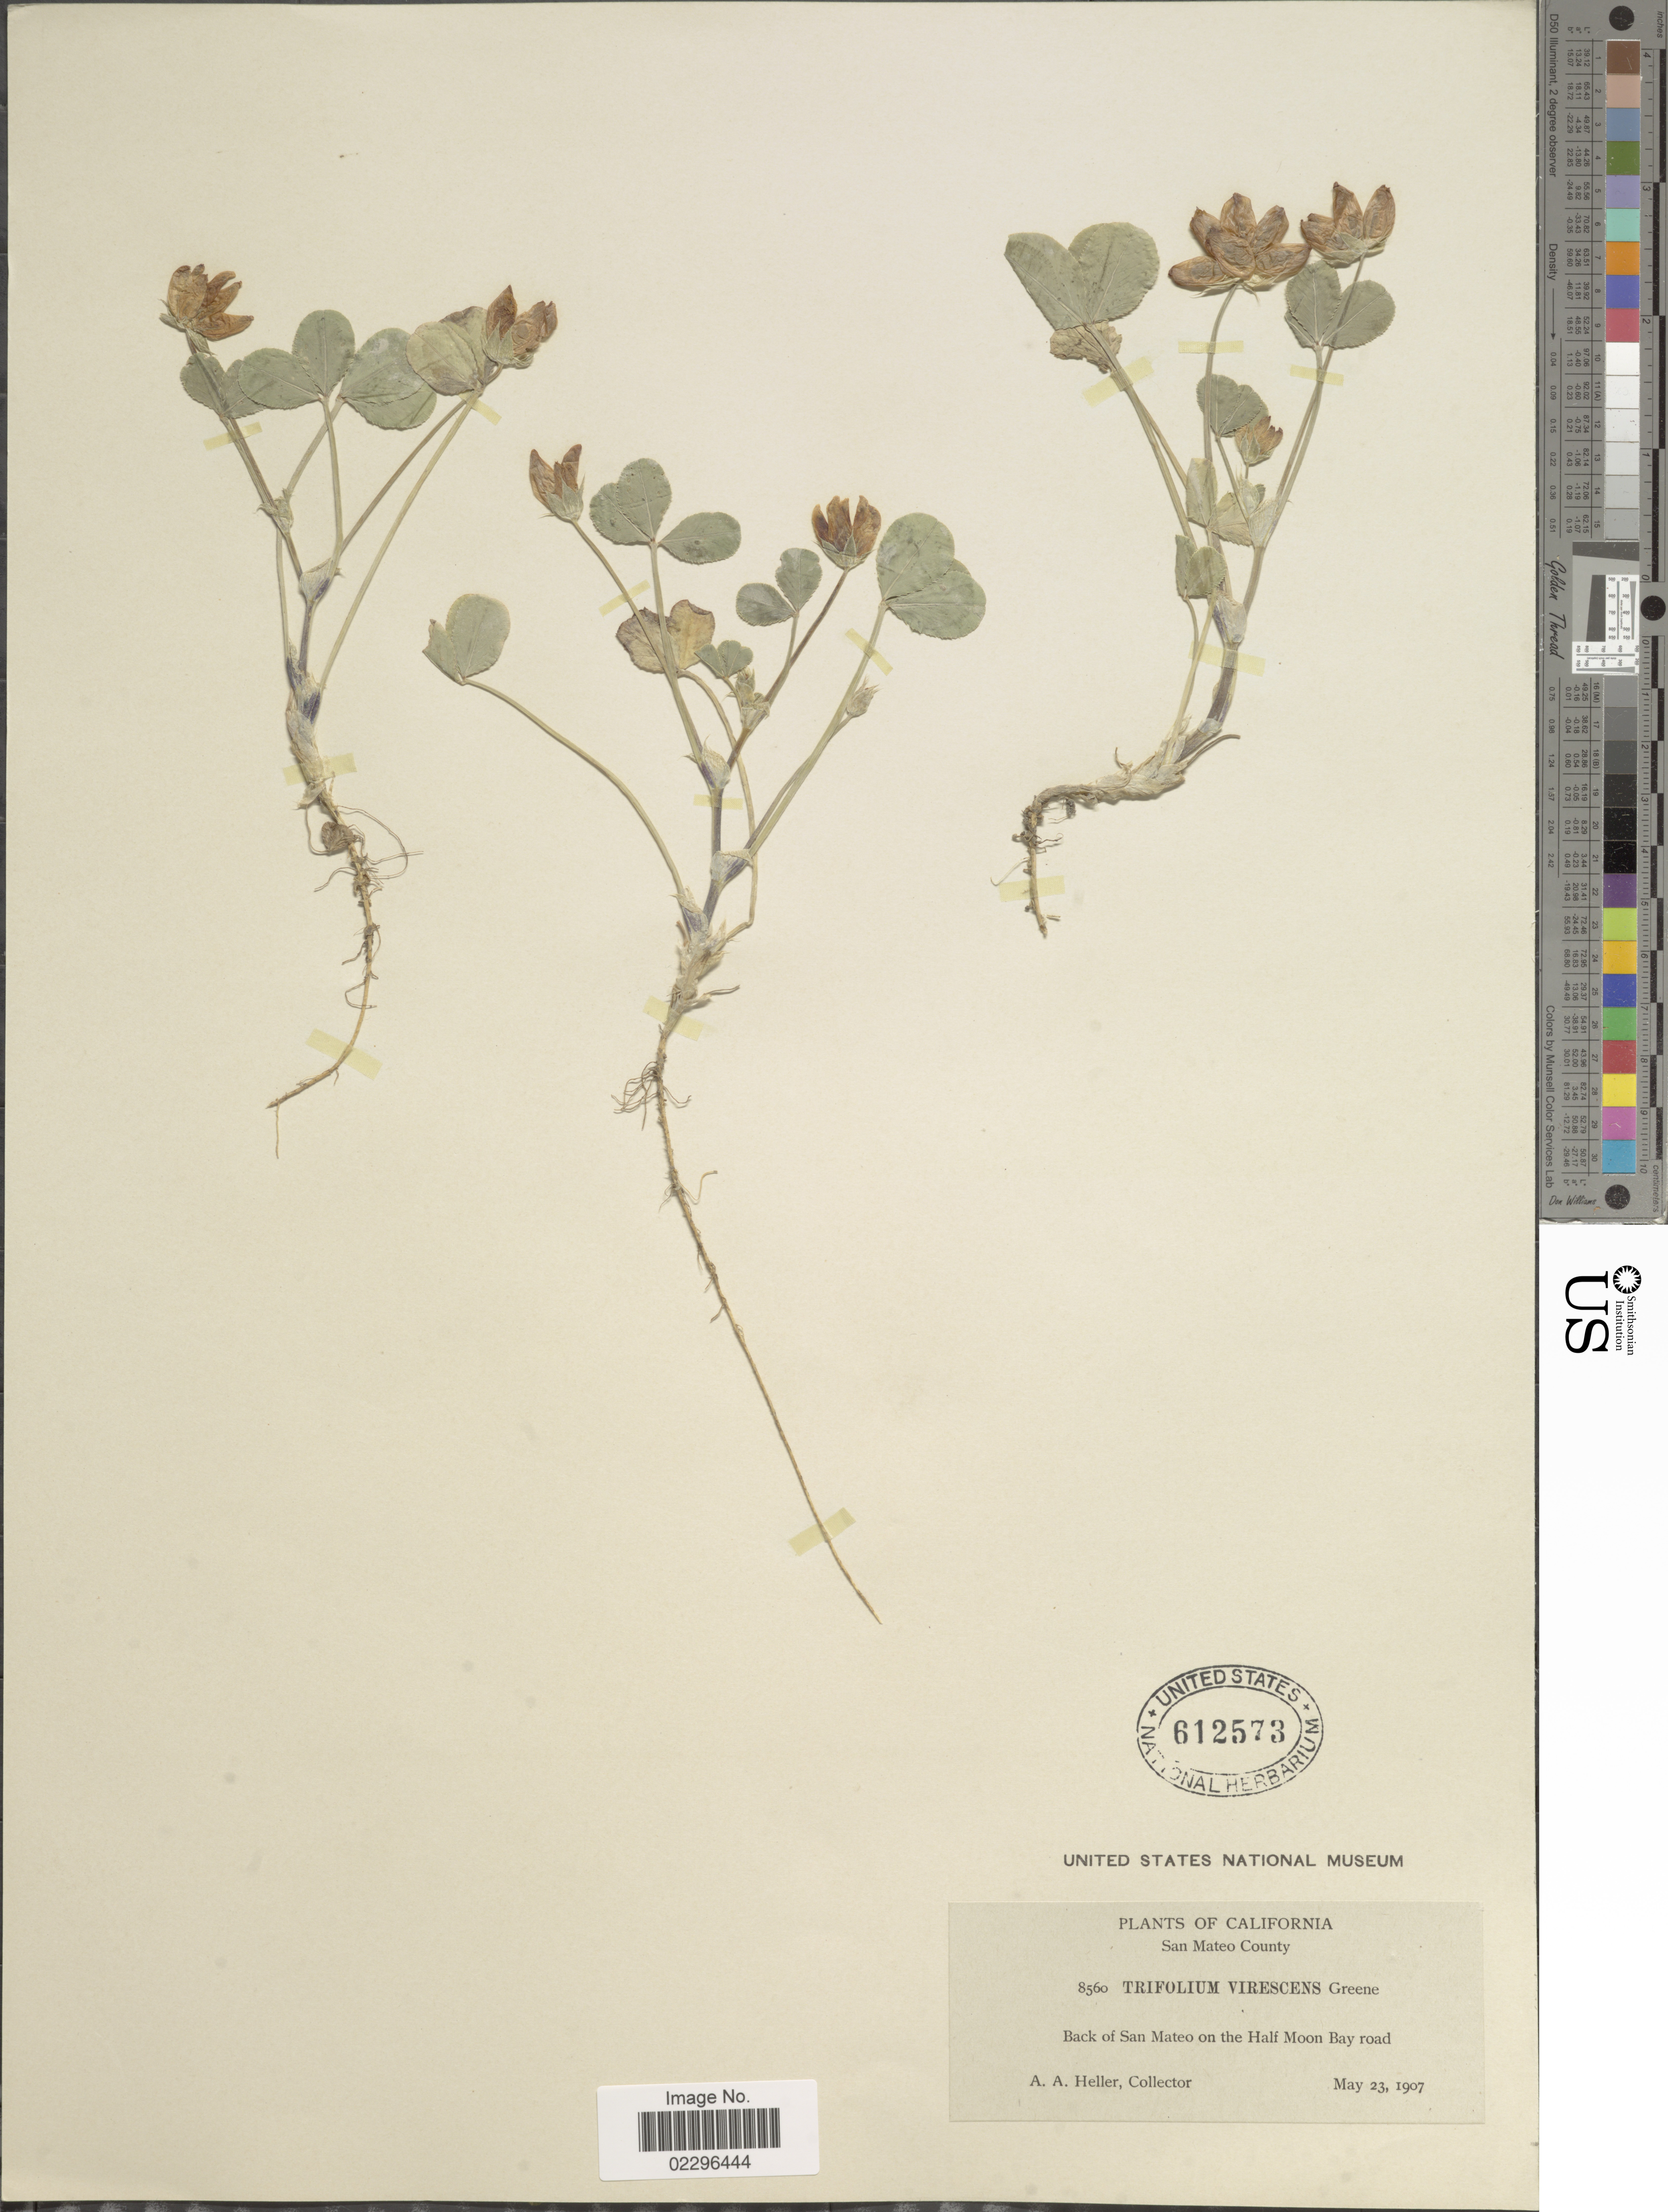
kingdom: Plantae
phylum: Tracheophyta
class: Magnoliopsida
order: Fabales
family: Fabaceae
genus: Trifolium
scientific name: Trifolium fucatum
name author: Lindl.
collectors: A. A. Heller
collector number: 8560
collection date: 1907-05-23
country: United States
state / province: California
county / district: San Mateo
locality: San Mateo County, Back of San Mateo on the Half Moon Bay road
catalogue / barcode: US 612573